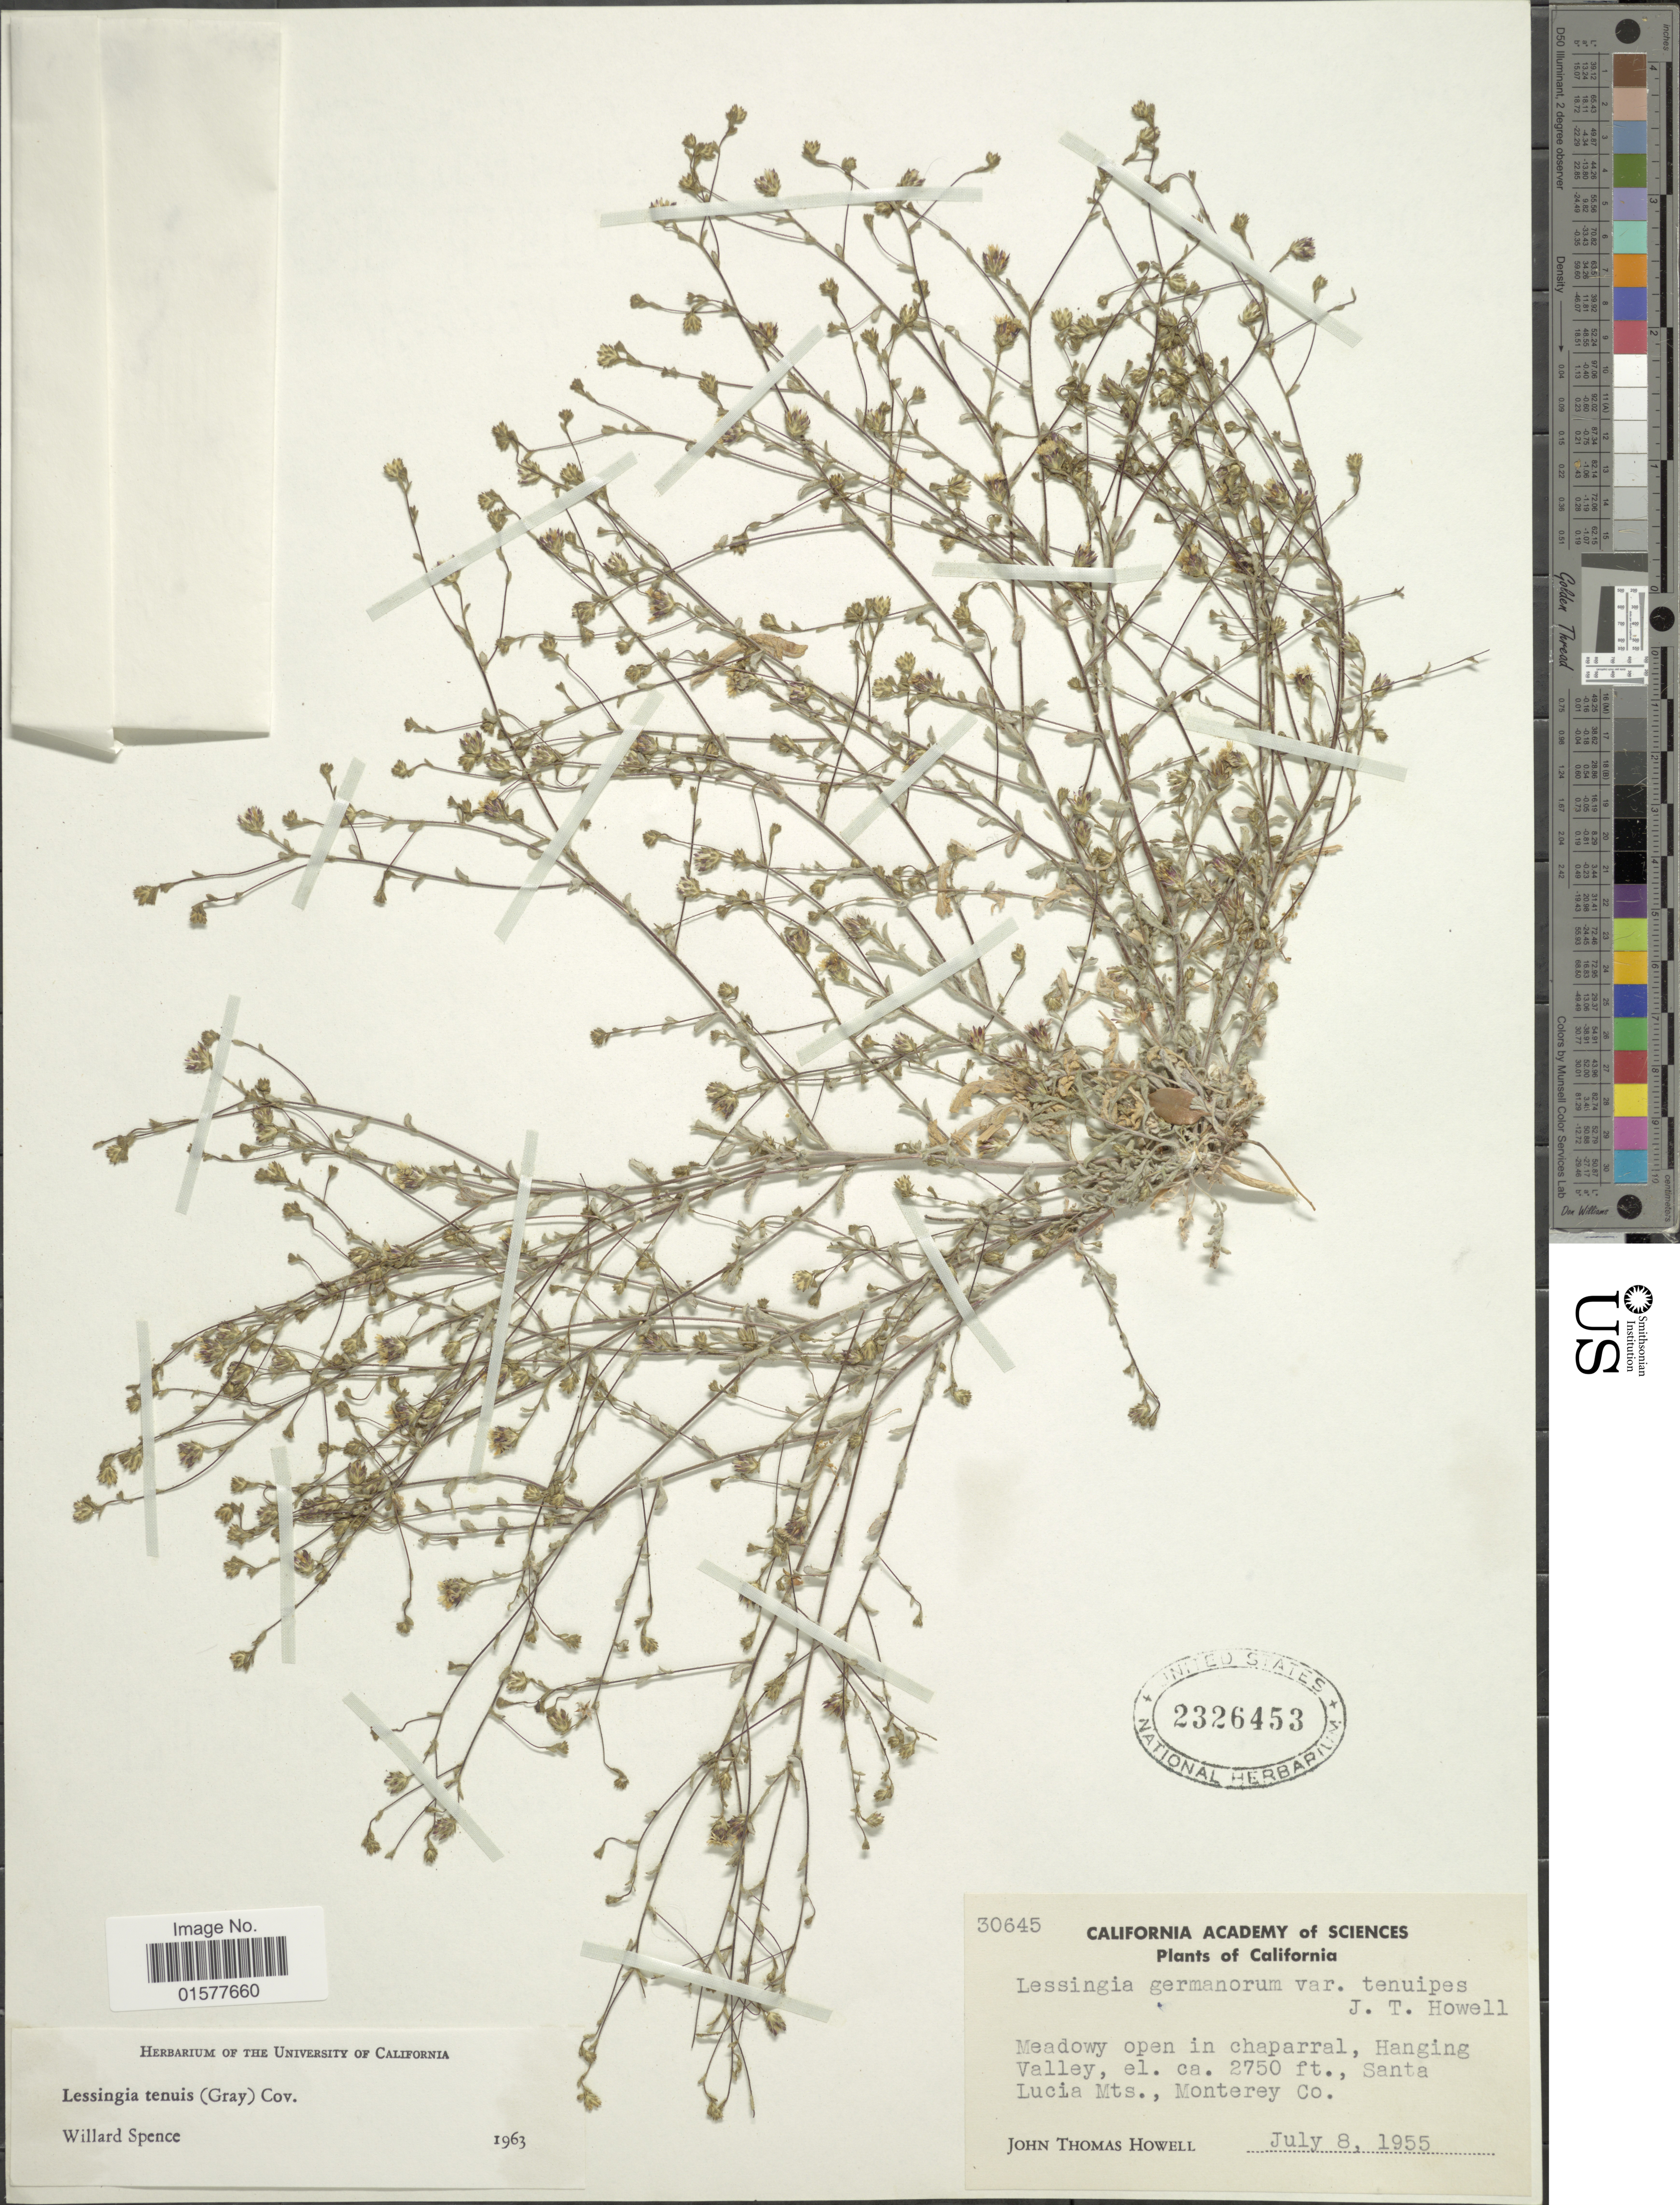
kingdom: Plantae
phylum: Tracheophyta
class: Magnoliopsida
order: Asterales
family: Asteraceae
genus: Lessingia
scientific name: Lessingia tenuis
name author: (A. Gray) Coville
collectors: J. T. Howell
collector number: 30645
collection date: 1955-07-08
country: United States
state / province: California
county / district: Monterey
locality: Meadowy open in chaparral, Hanging Valley, Santa Lucia Mts., Monterey Co.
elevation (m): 838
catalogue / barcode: US 2326453